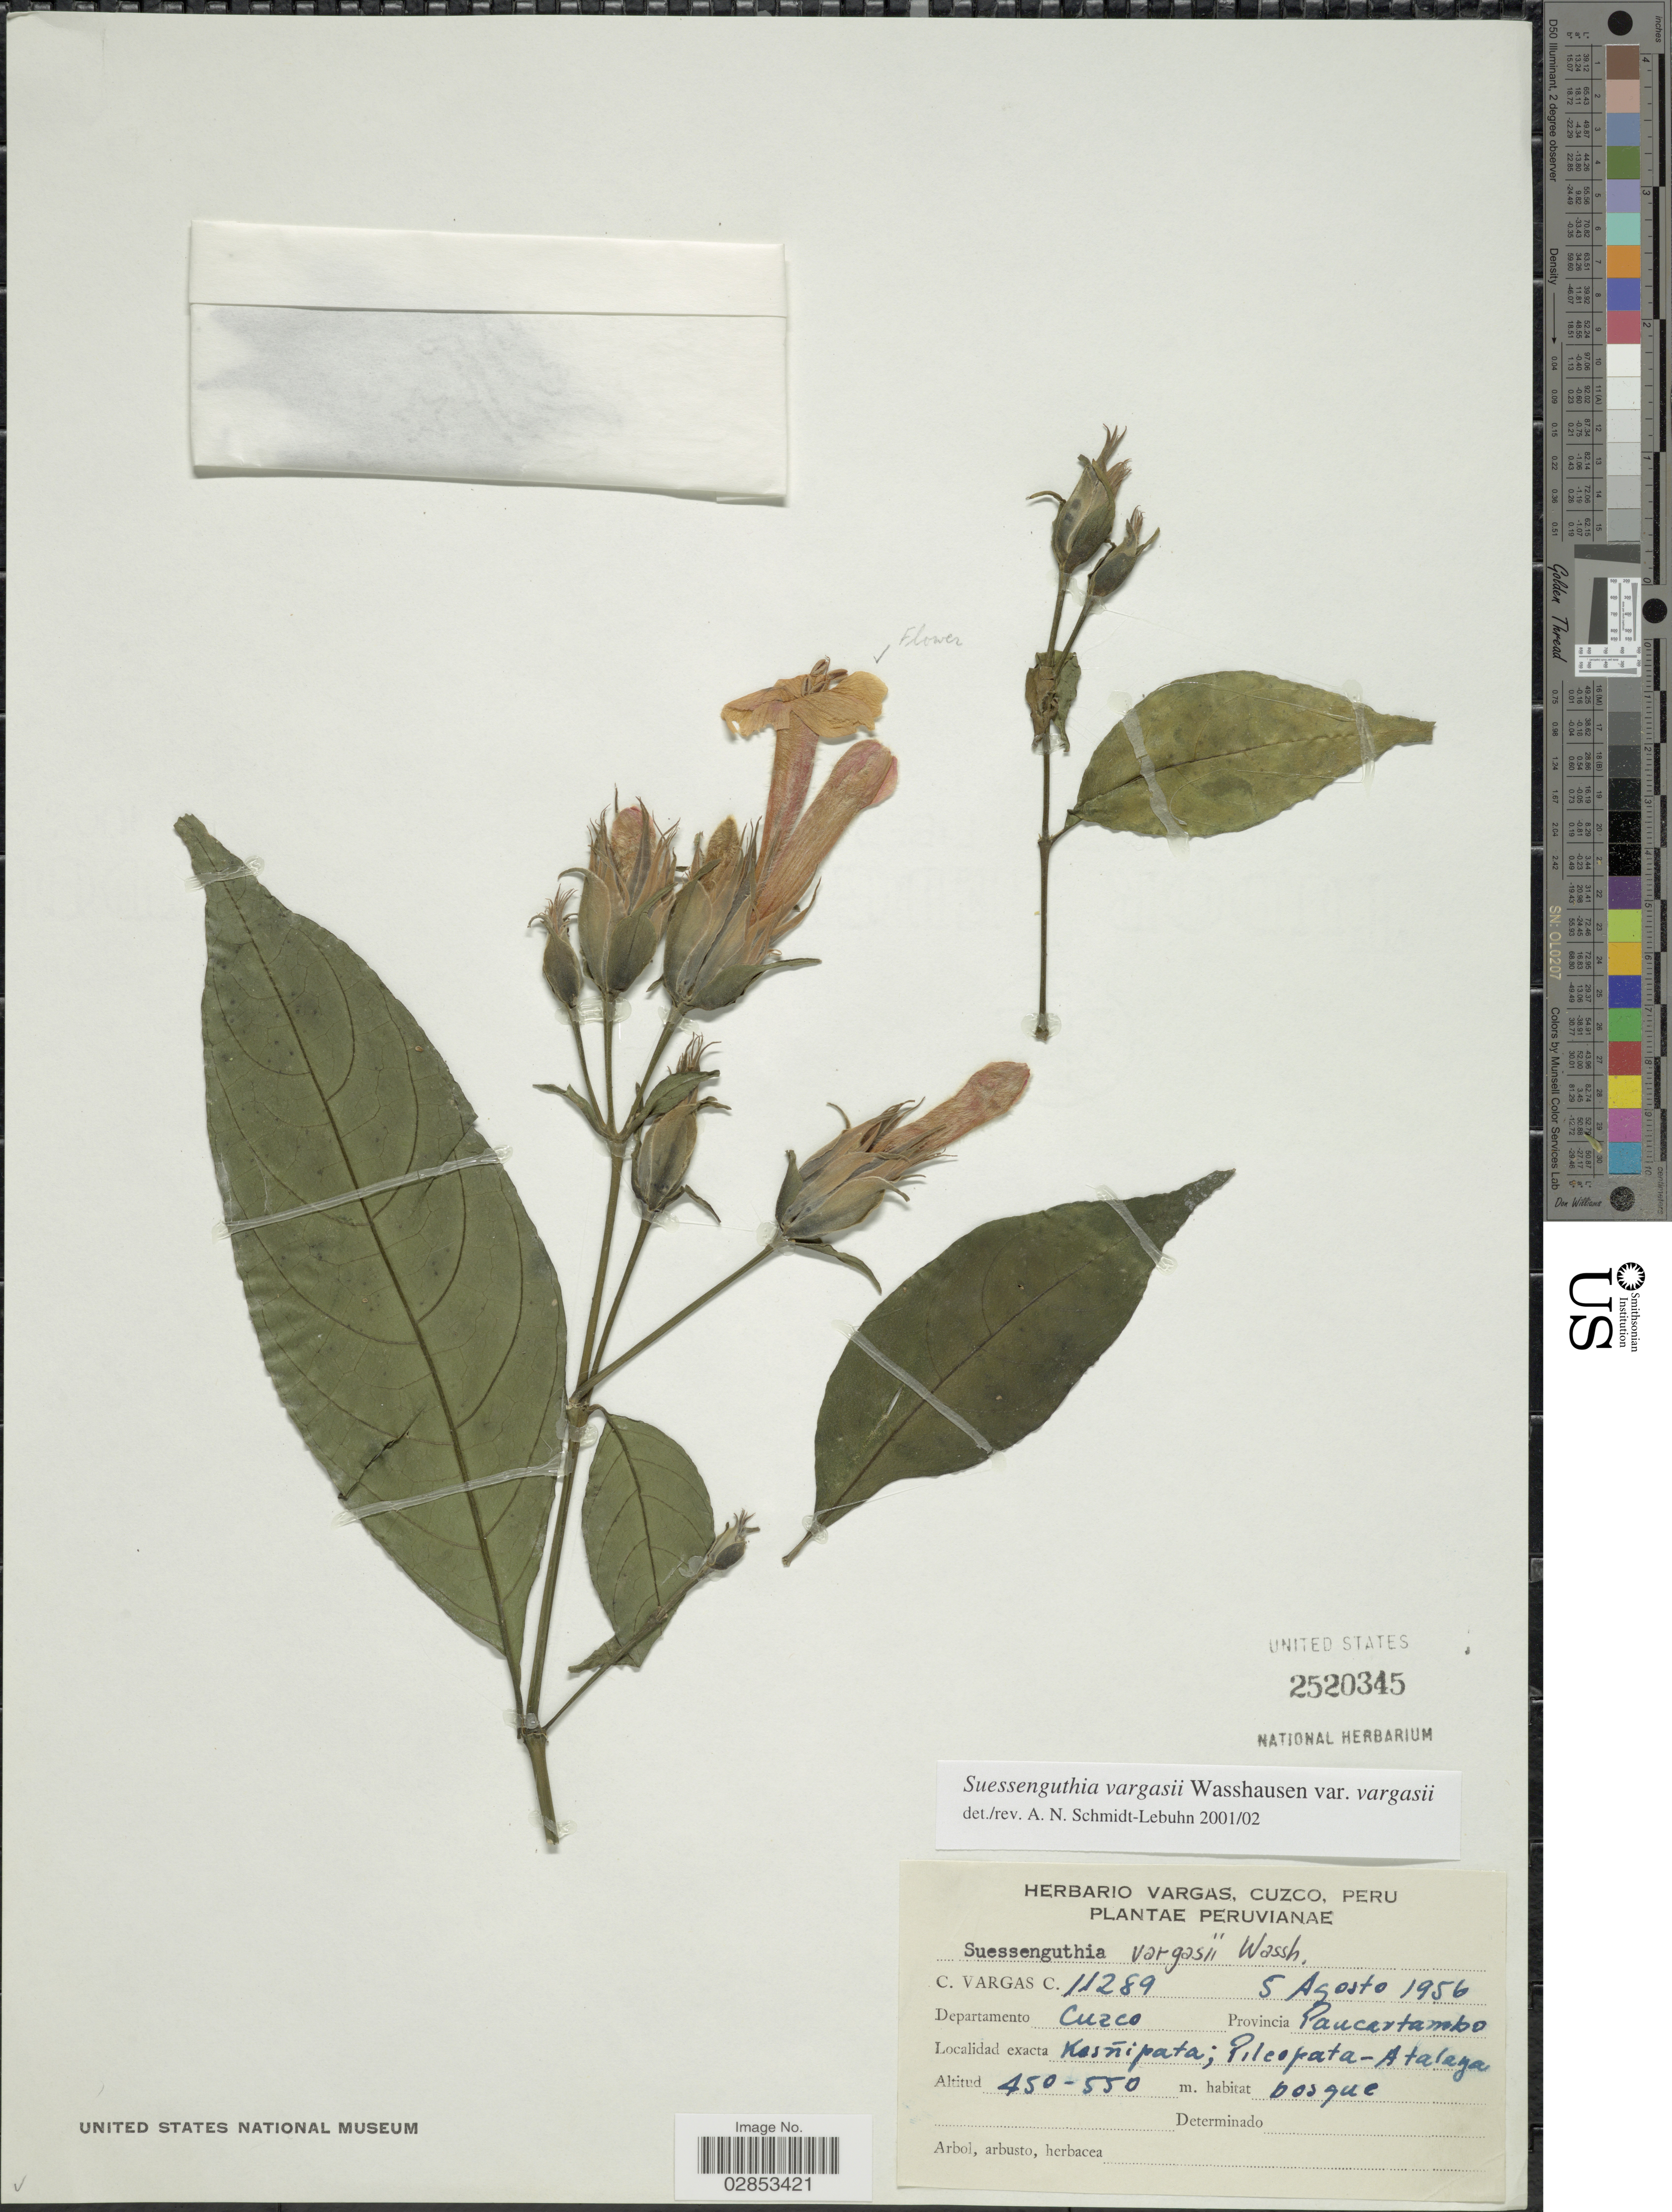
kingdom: Plantae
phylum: Tracheophyta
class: Magnoliopsida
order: Lamiales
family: Acanthaceae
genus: Suessenguthia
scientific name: Suessenguthia vargasii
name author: Wassh.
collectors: C. Vargas Calderón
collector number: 11289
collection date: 1956-08-05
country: Peru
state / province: Cusco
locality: Departamento Cuzco. Provincia Paucartambo. Kasñipata; Pilcopata-Atalaya.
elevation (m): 450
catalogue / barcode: US 2520345